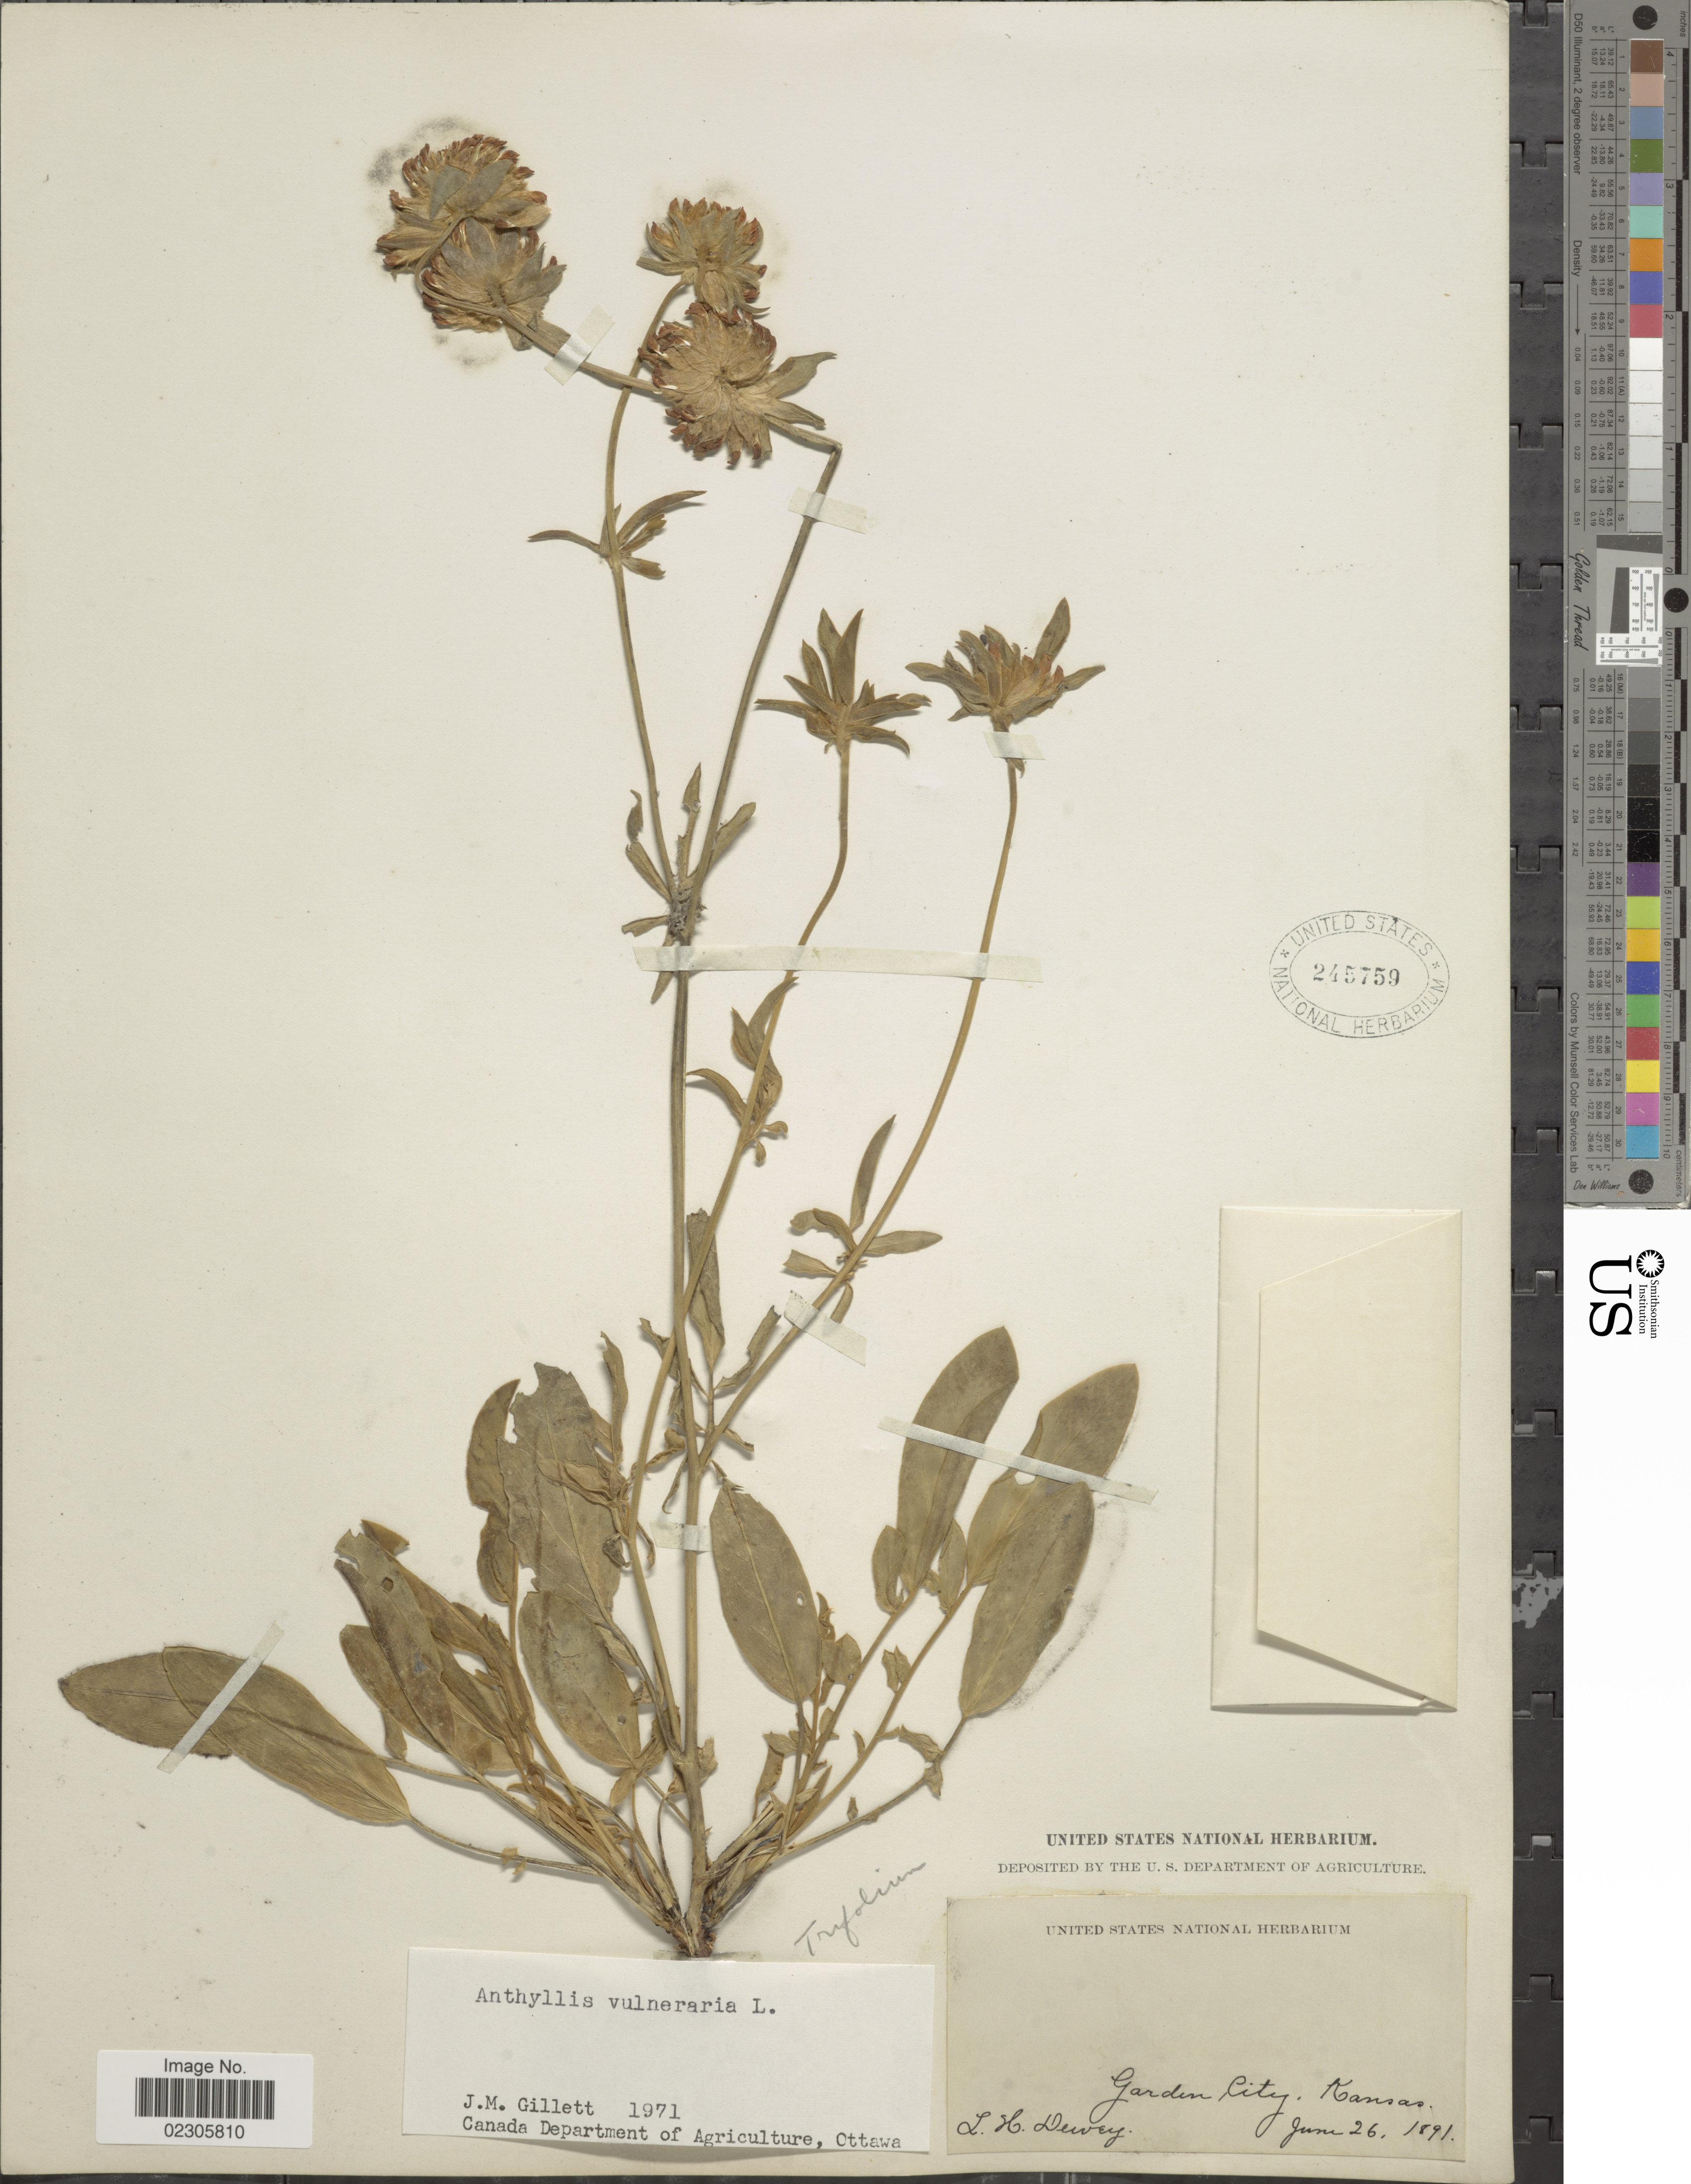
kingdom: Plantae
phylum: Tracheophyta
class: Magnoliopsida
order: Fabales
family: Fabaceae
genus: Anthyllis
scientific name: Anthyllis vulneraria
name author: L.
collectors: L. H. Dewey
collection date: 1891-06-26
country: United States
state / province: Kansas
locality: Garden City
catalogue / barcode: US 245759